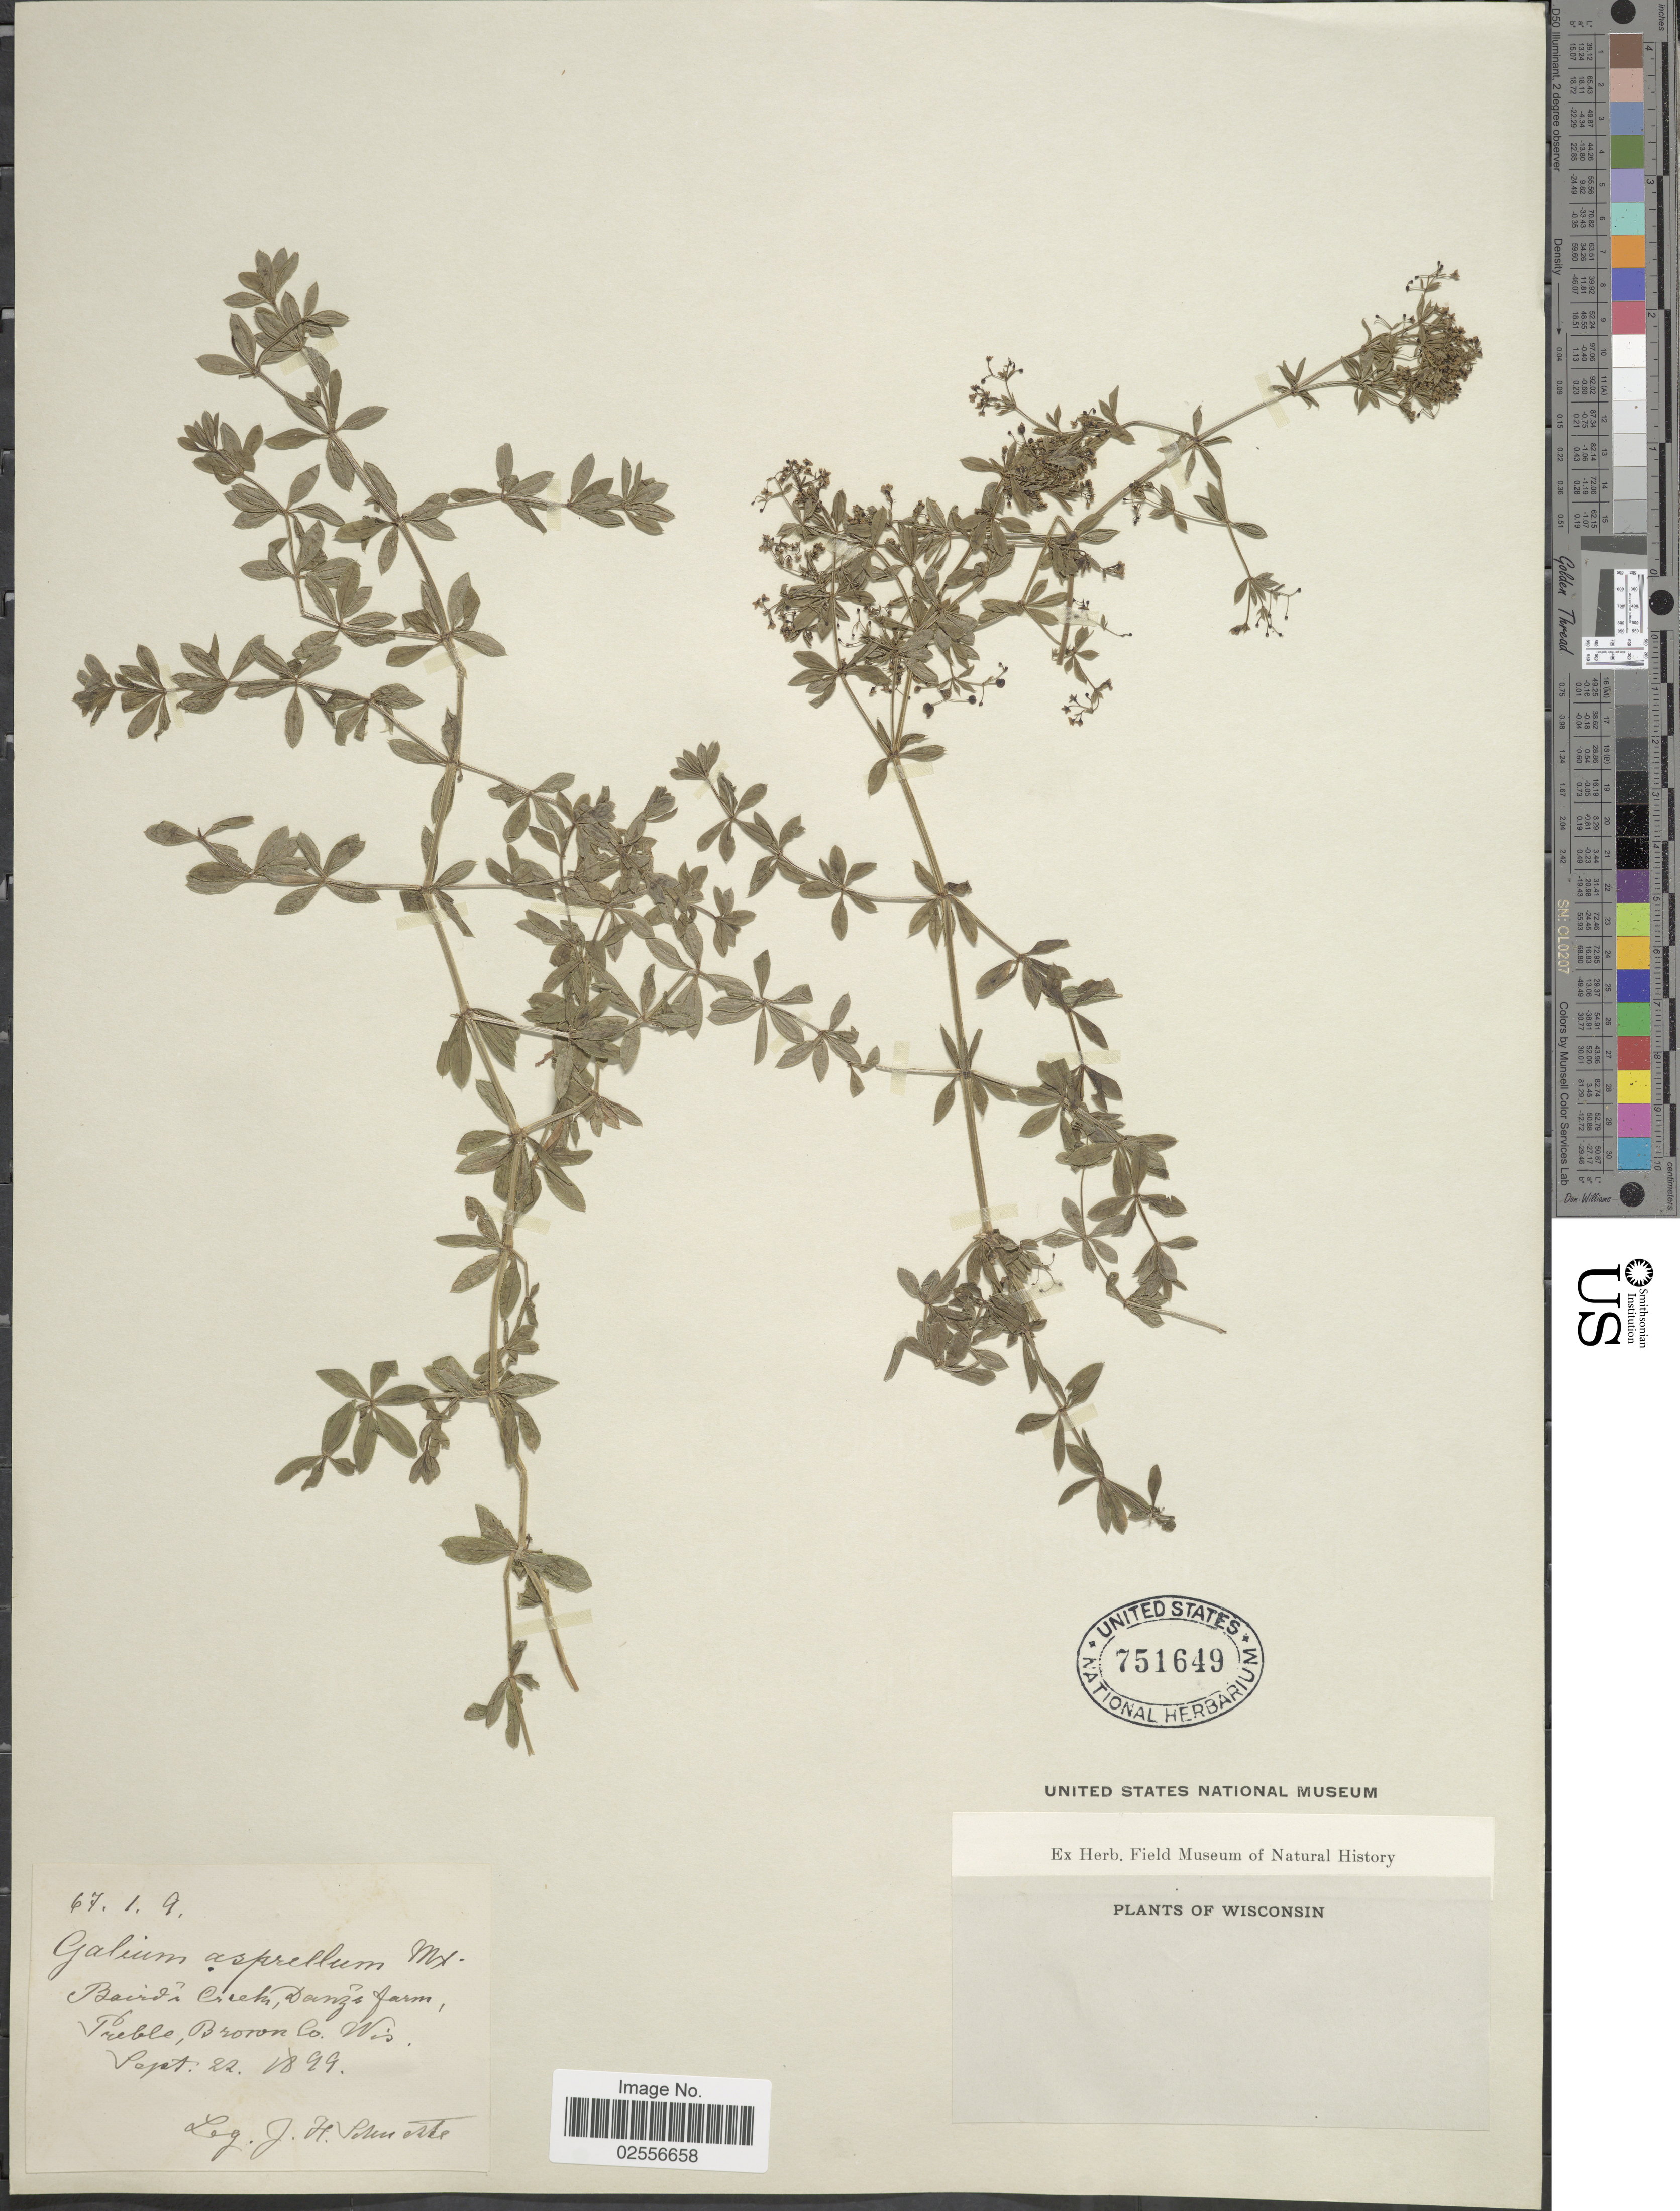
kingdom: Plantae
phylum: Tracheophyta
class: Magnoliopsida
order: Gentianales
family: Rubiaceae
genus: Galium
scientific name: Galium asprellum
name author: Michx.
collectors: J. H. Schuette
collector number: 67.1.9.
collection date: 1899-09-22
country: United States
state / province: Wisconsin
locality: Baird's Creek, Danza farm, Preble, Brown Co.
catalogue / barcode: US 751649